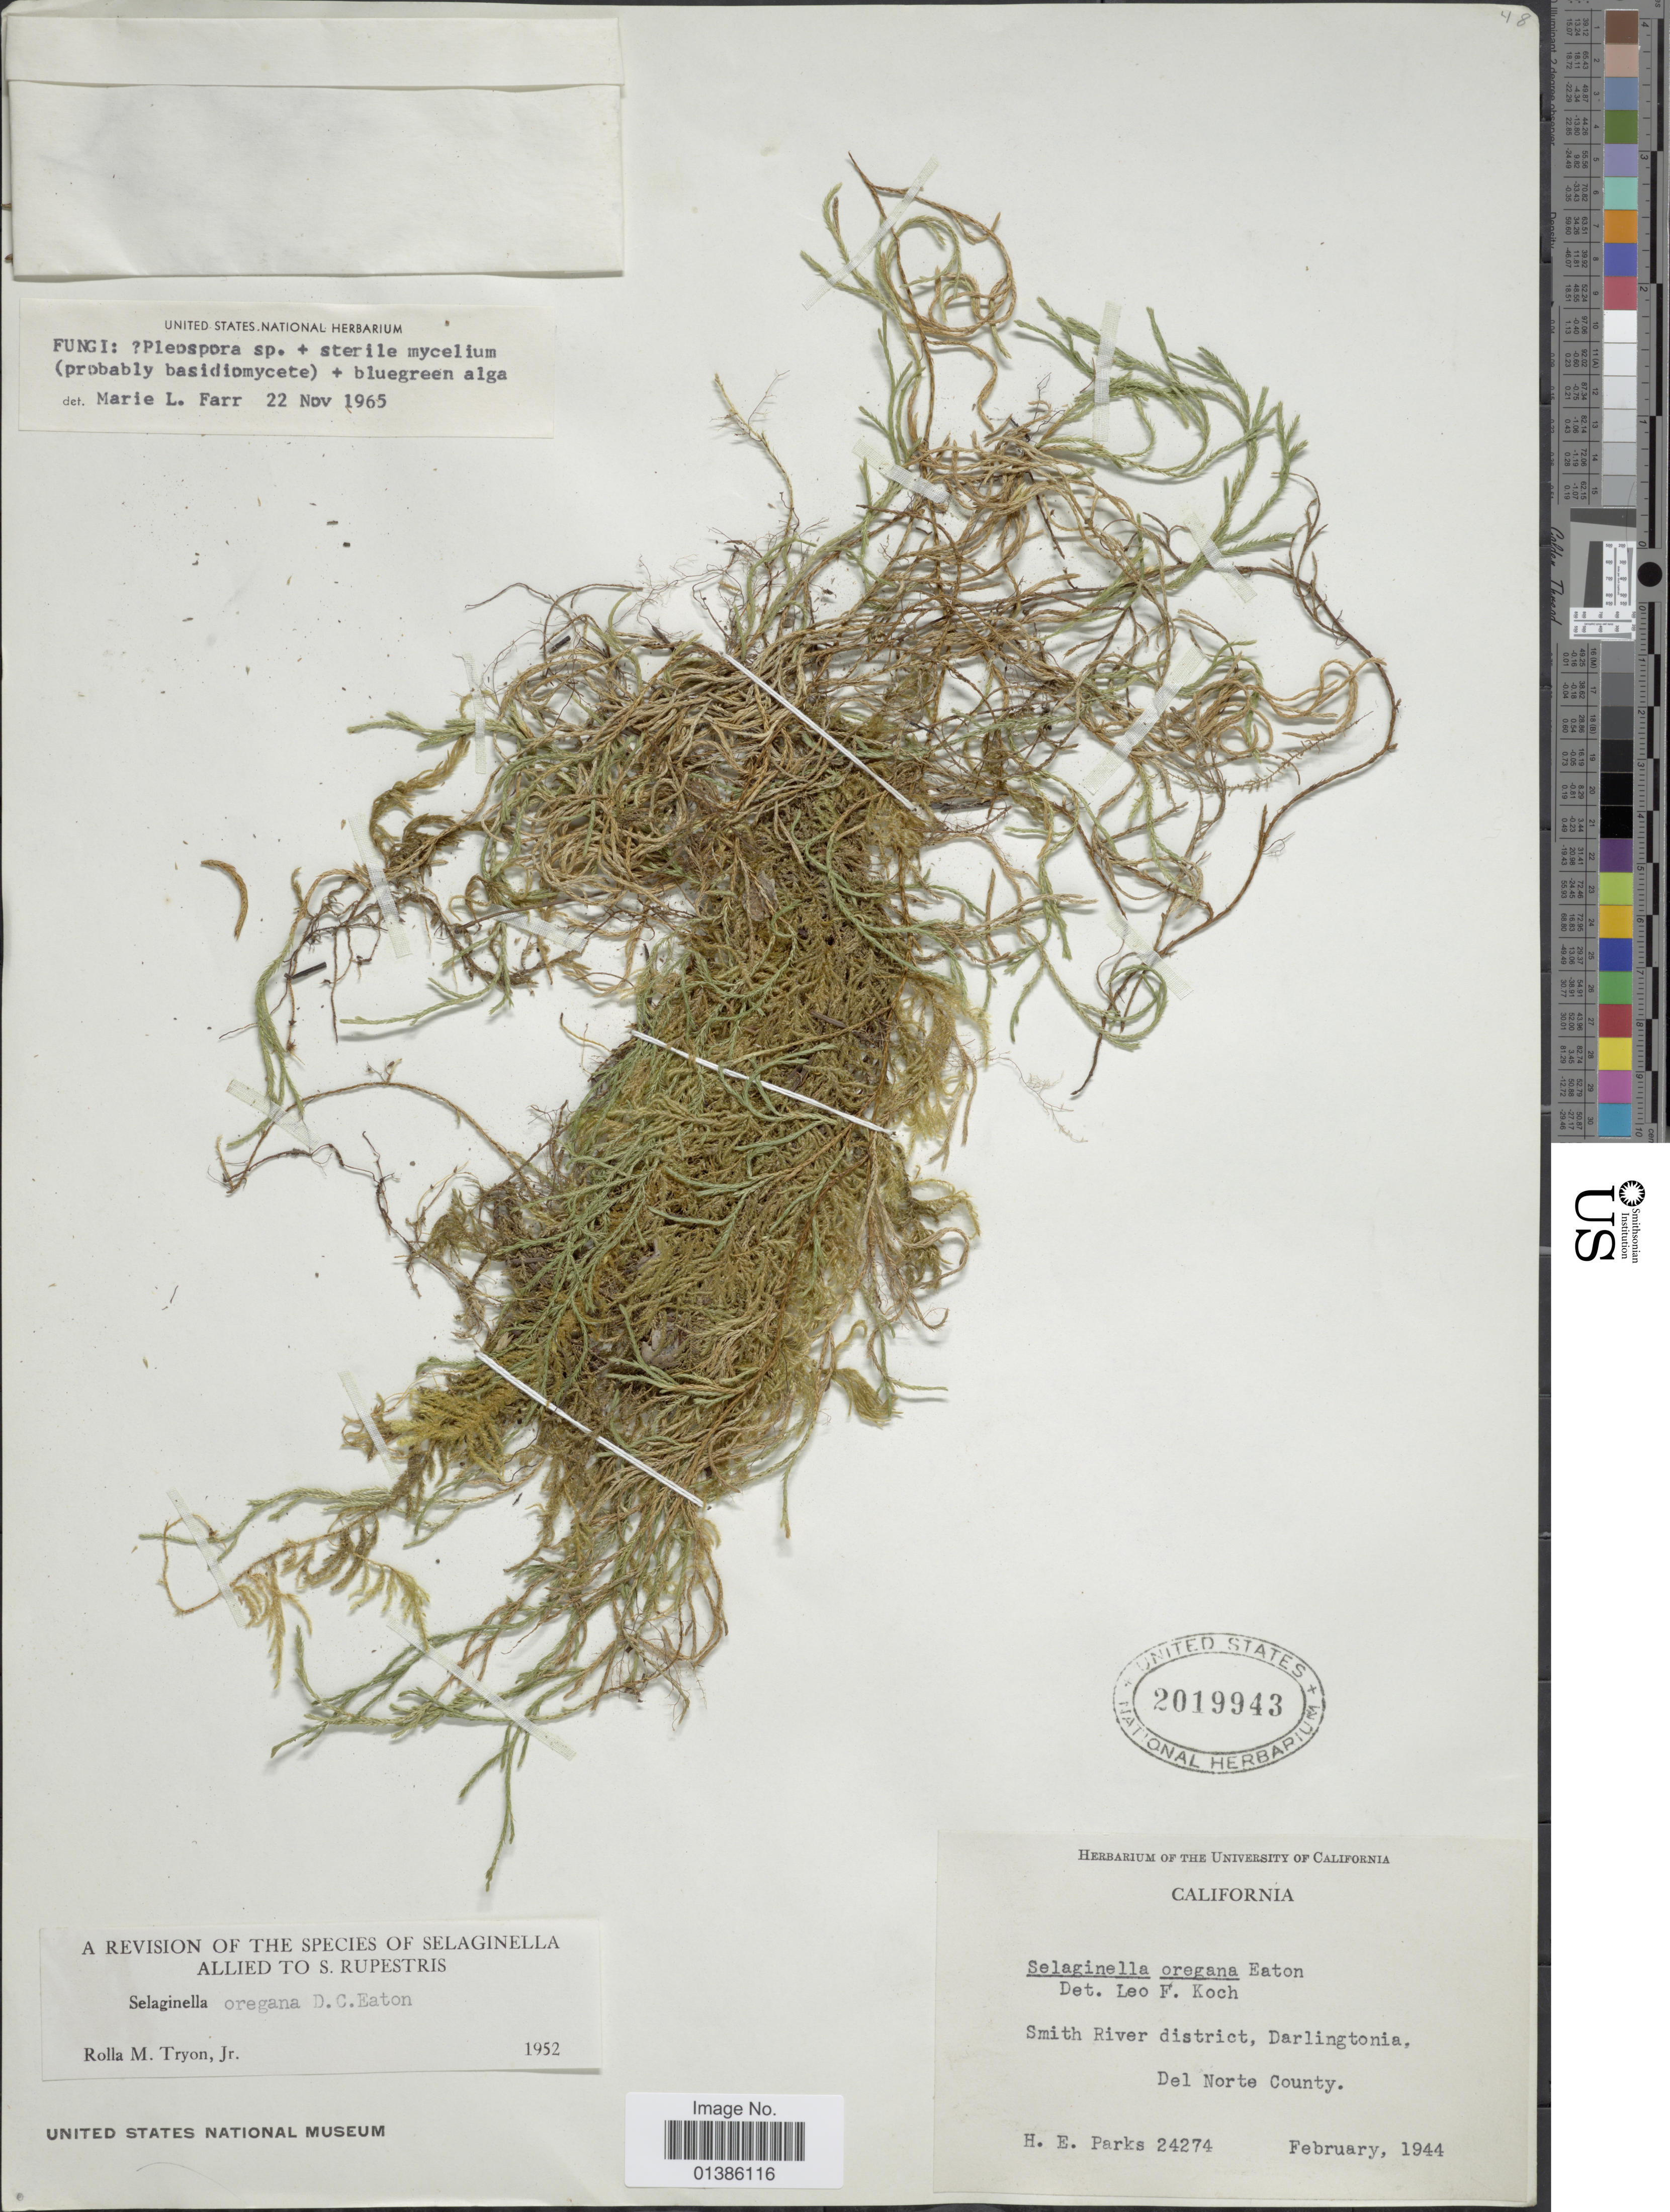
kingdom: Plantae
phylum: Tracheophyta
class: Lycopodiopsida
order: Selaginellales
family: Selaginellaceae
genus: Selaginella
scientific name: Selaginella oregana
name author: D.C. Eaton ex S. Watson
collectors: H. E. Parks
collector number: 24274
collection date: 1944-02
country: United States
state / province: California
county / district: Del Norte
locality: Smith River district, Darlingtonia, Del Norte County.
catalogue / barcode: US 2019943